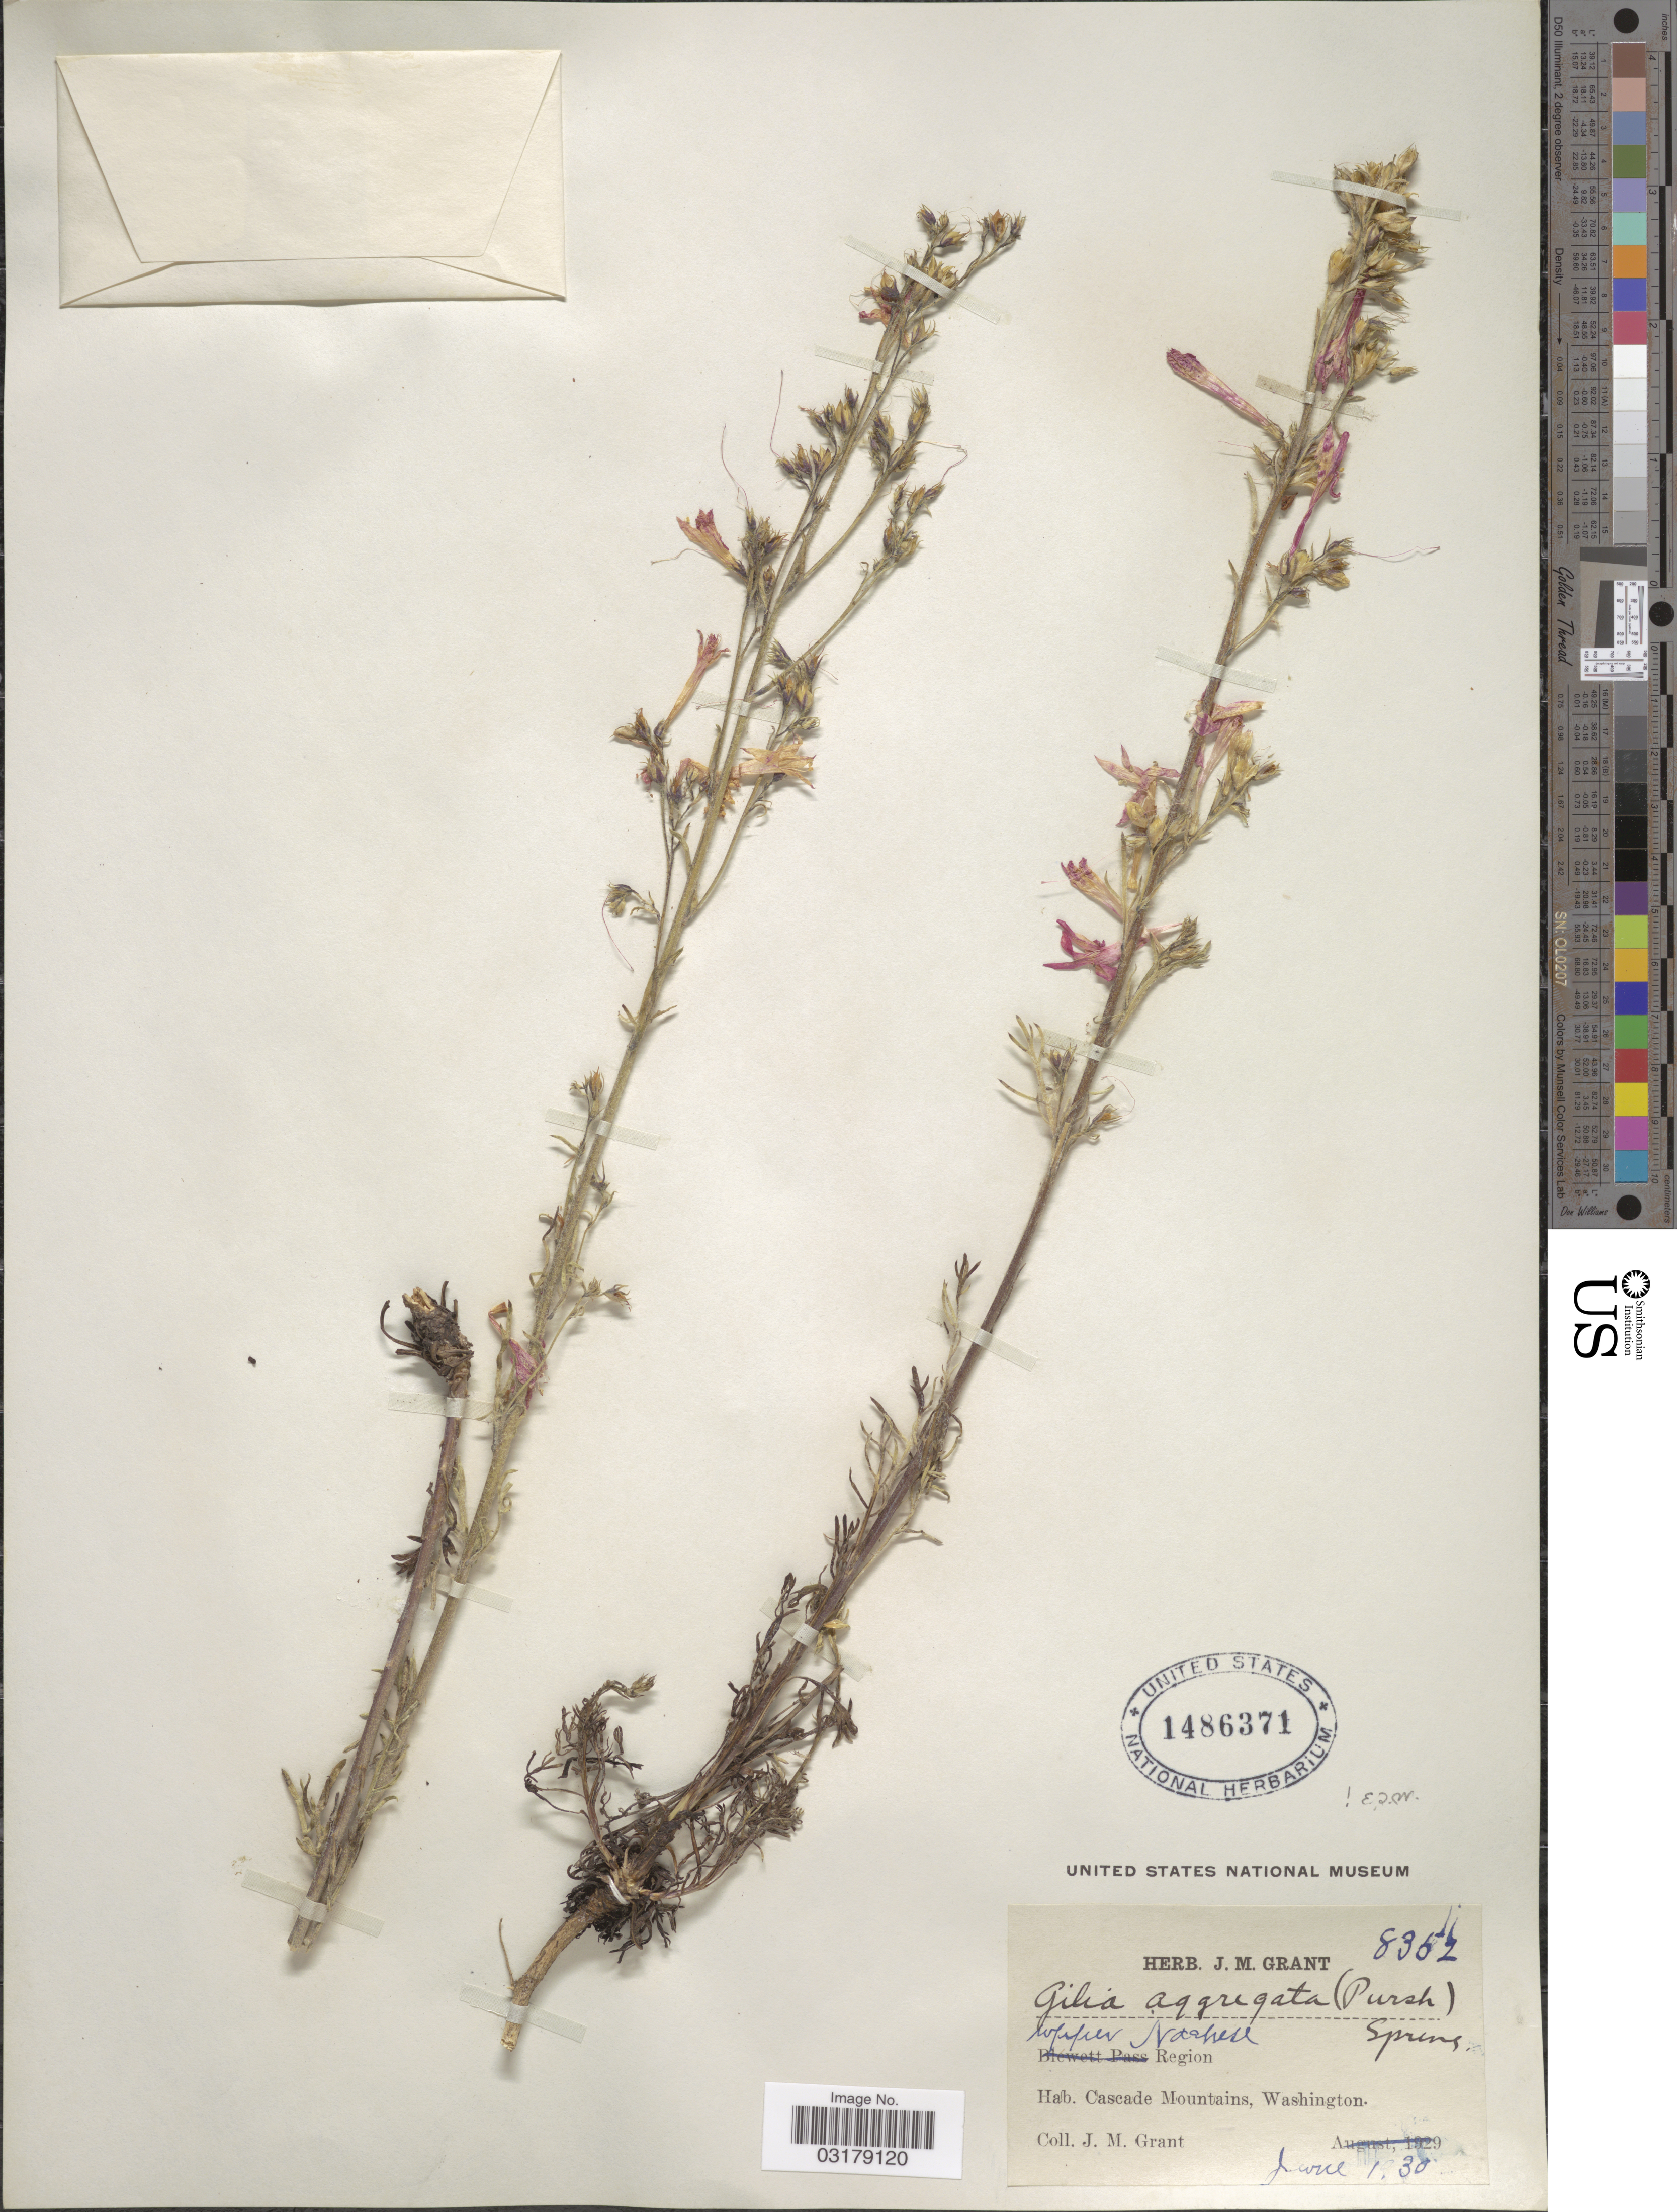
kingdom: Plantae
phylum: Tracheophyta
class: Magnoliopsida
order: Ericales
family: Polemoniaceae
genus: Ipomopsis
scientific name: Ipomopsis aggregata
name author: (Pursh) V.E. Grant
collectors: J. M. Grant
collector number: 8352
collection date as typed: Transcribed d/m/y: 1/6/30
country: United States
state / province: Washington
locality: Upper Nachetl Region. Cascade Mountains.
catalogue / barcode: US 1486371